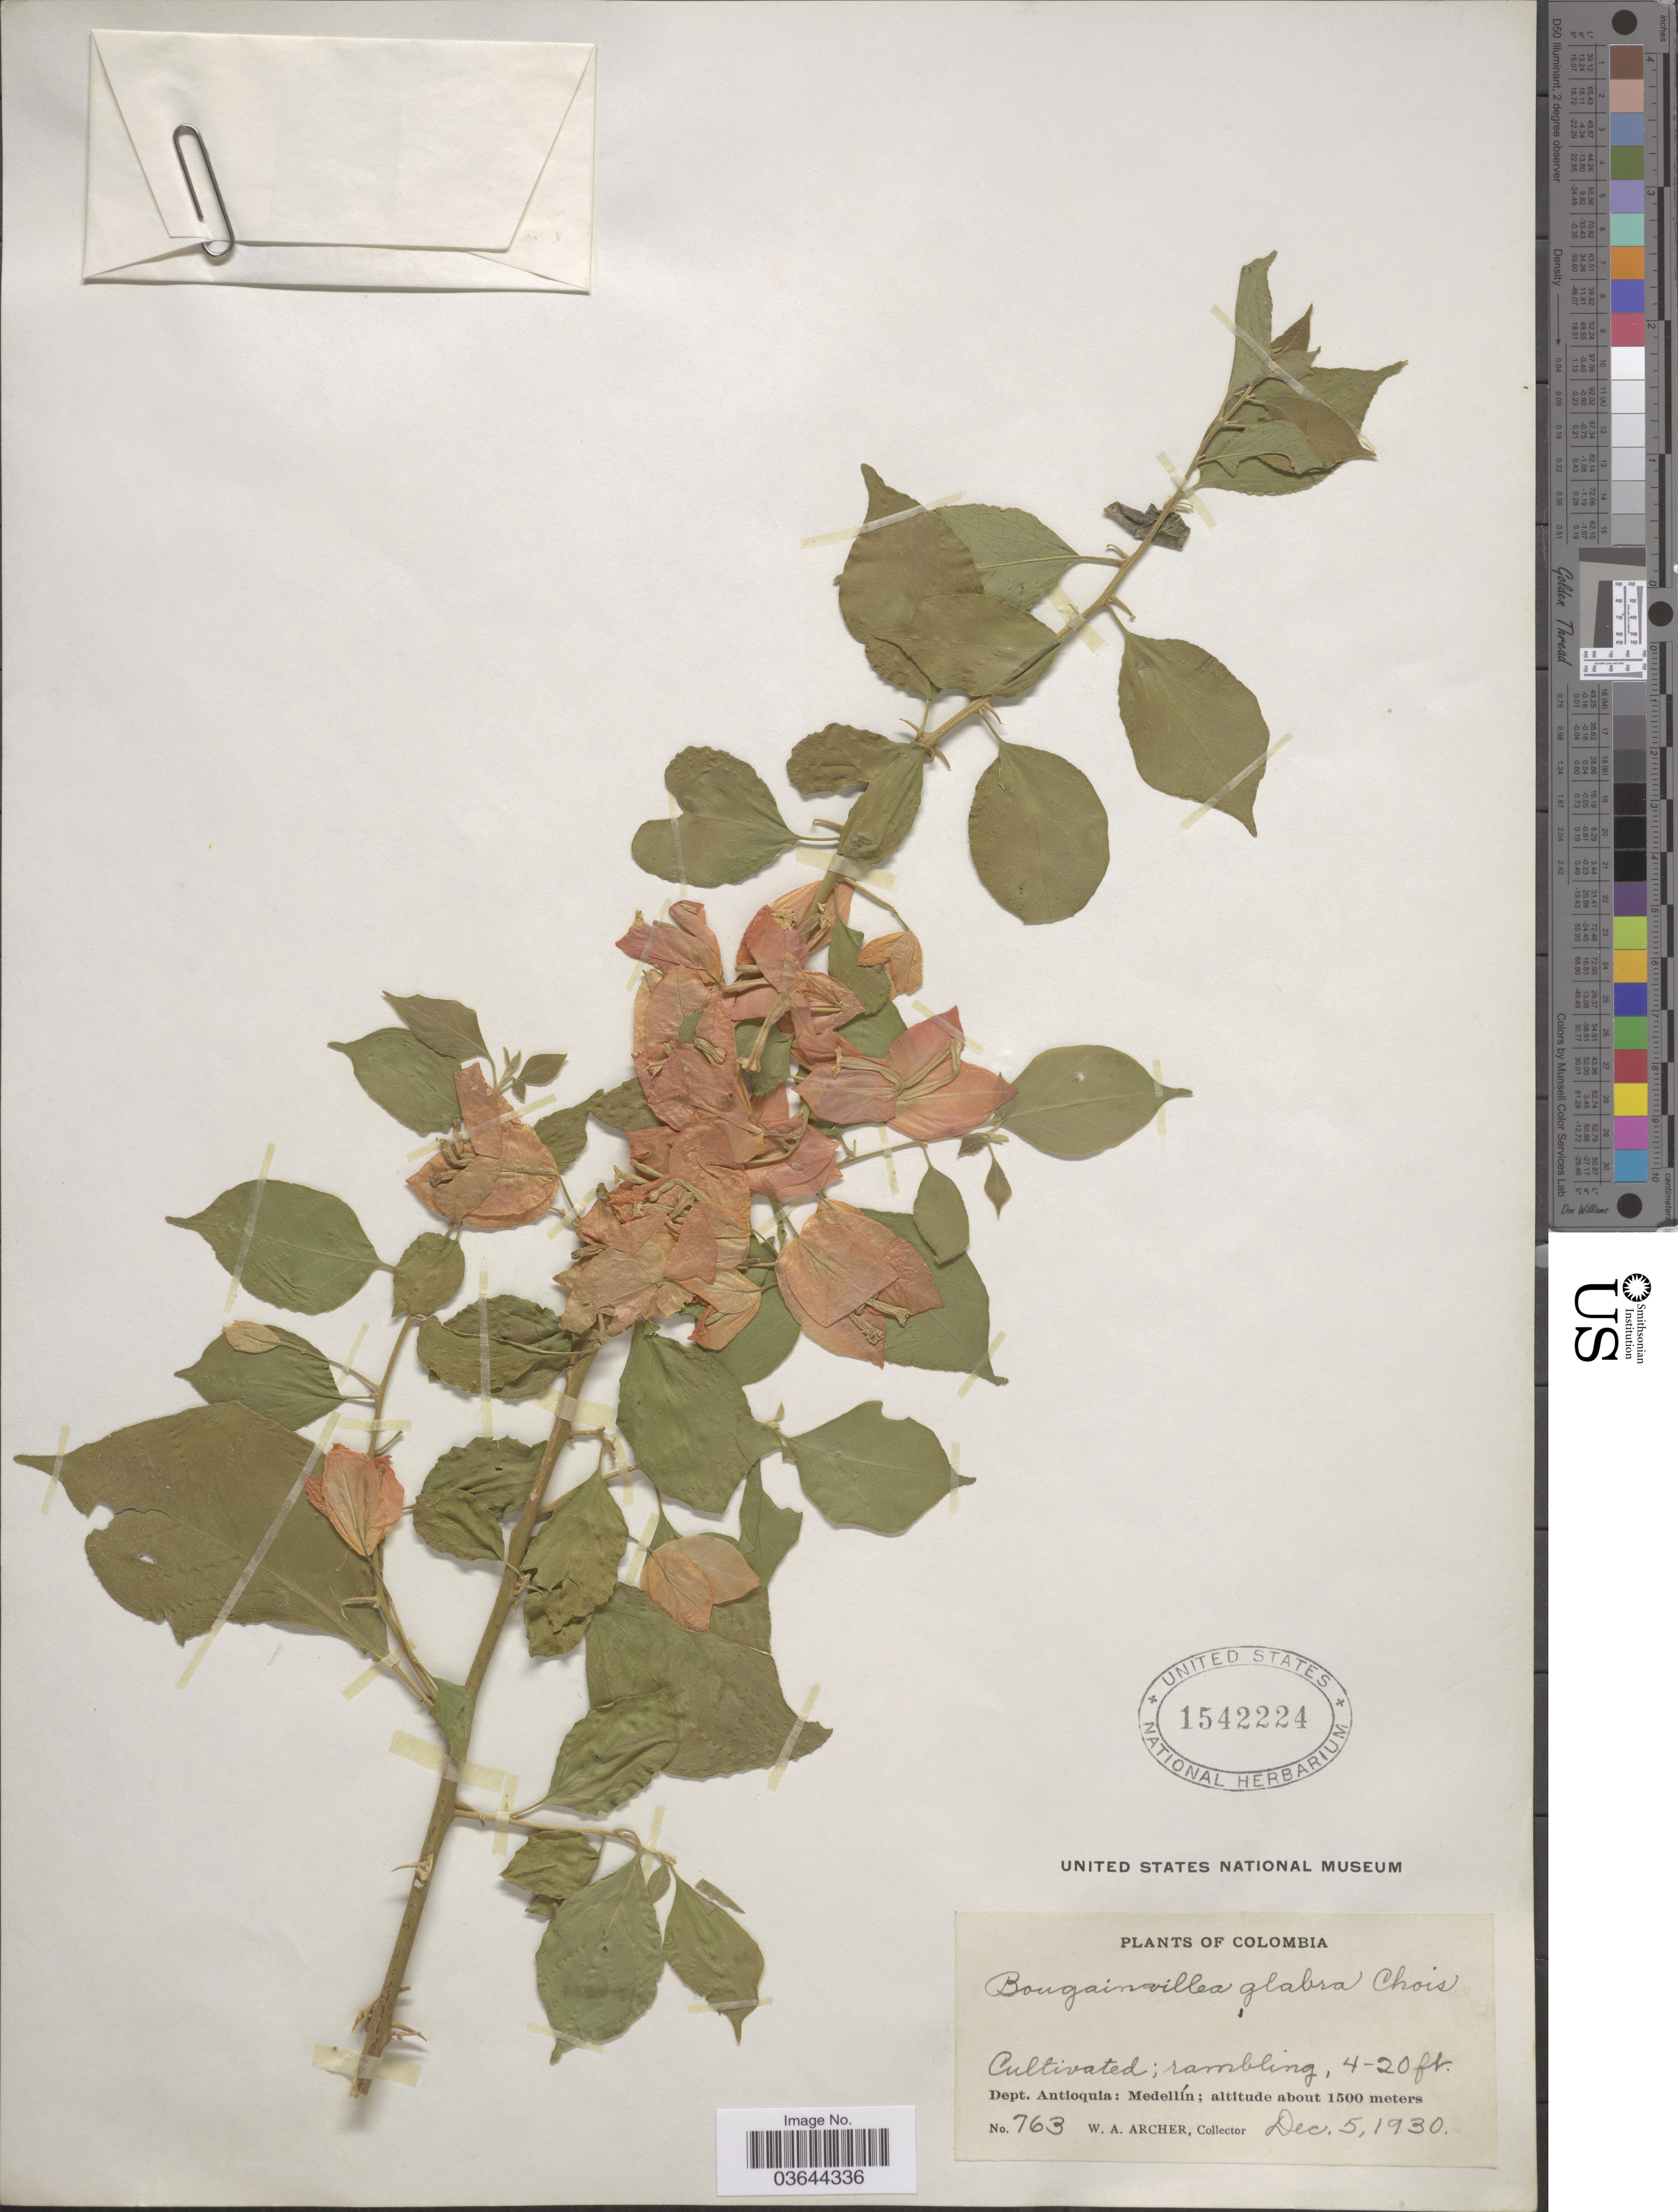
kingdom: Plantae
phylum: Tracheophyta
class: Magnoliopsida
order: Caryophyllales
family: Nyctaginaceae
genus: Bougainvillea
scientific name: Bougainvillea glabra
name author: Choisy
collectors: W. Archer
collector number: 763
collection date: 1930-12-05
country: Colombia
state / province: Antioquia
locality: Dept. Antioquia: Medellín.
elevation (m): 1500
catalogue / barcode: US 1542224